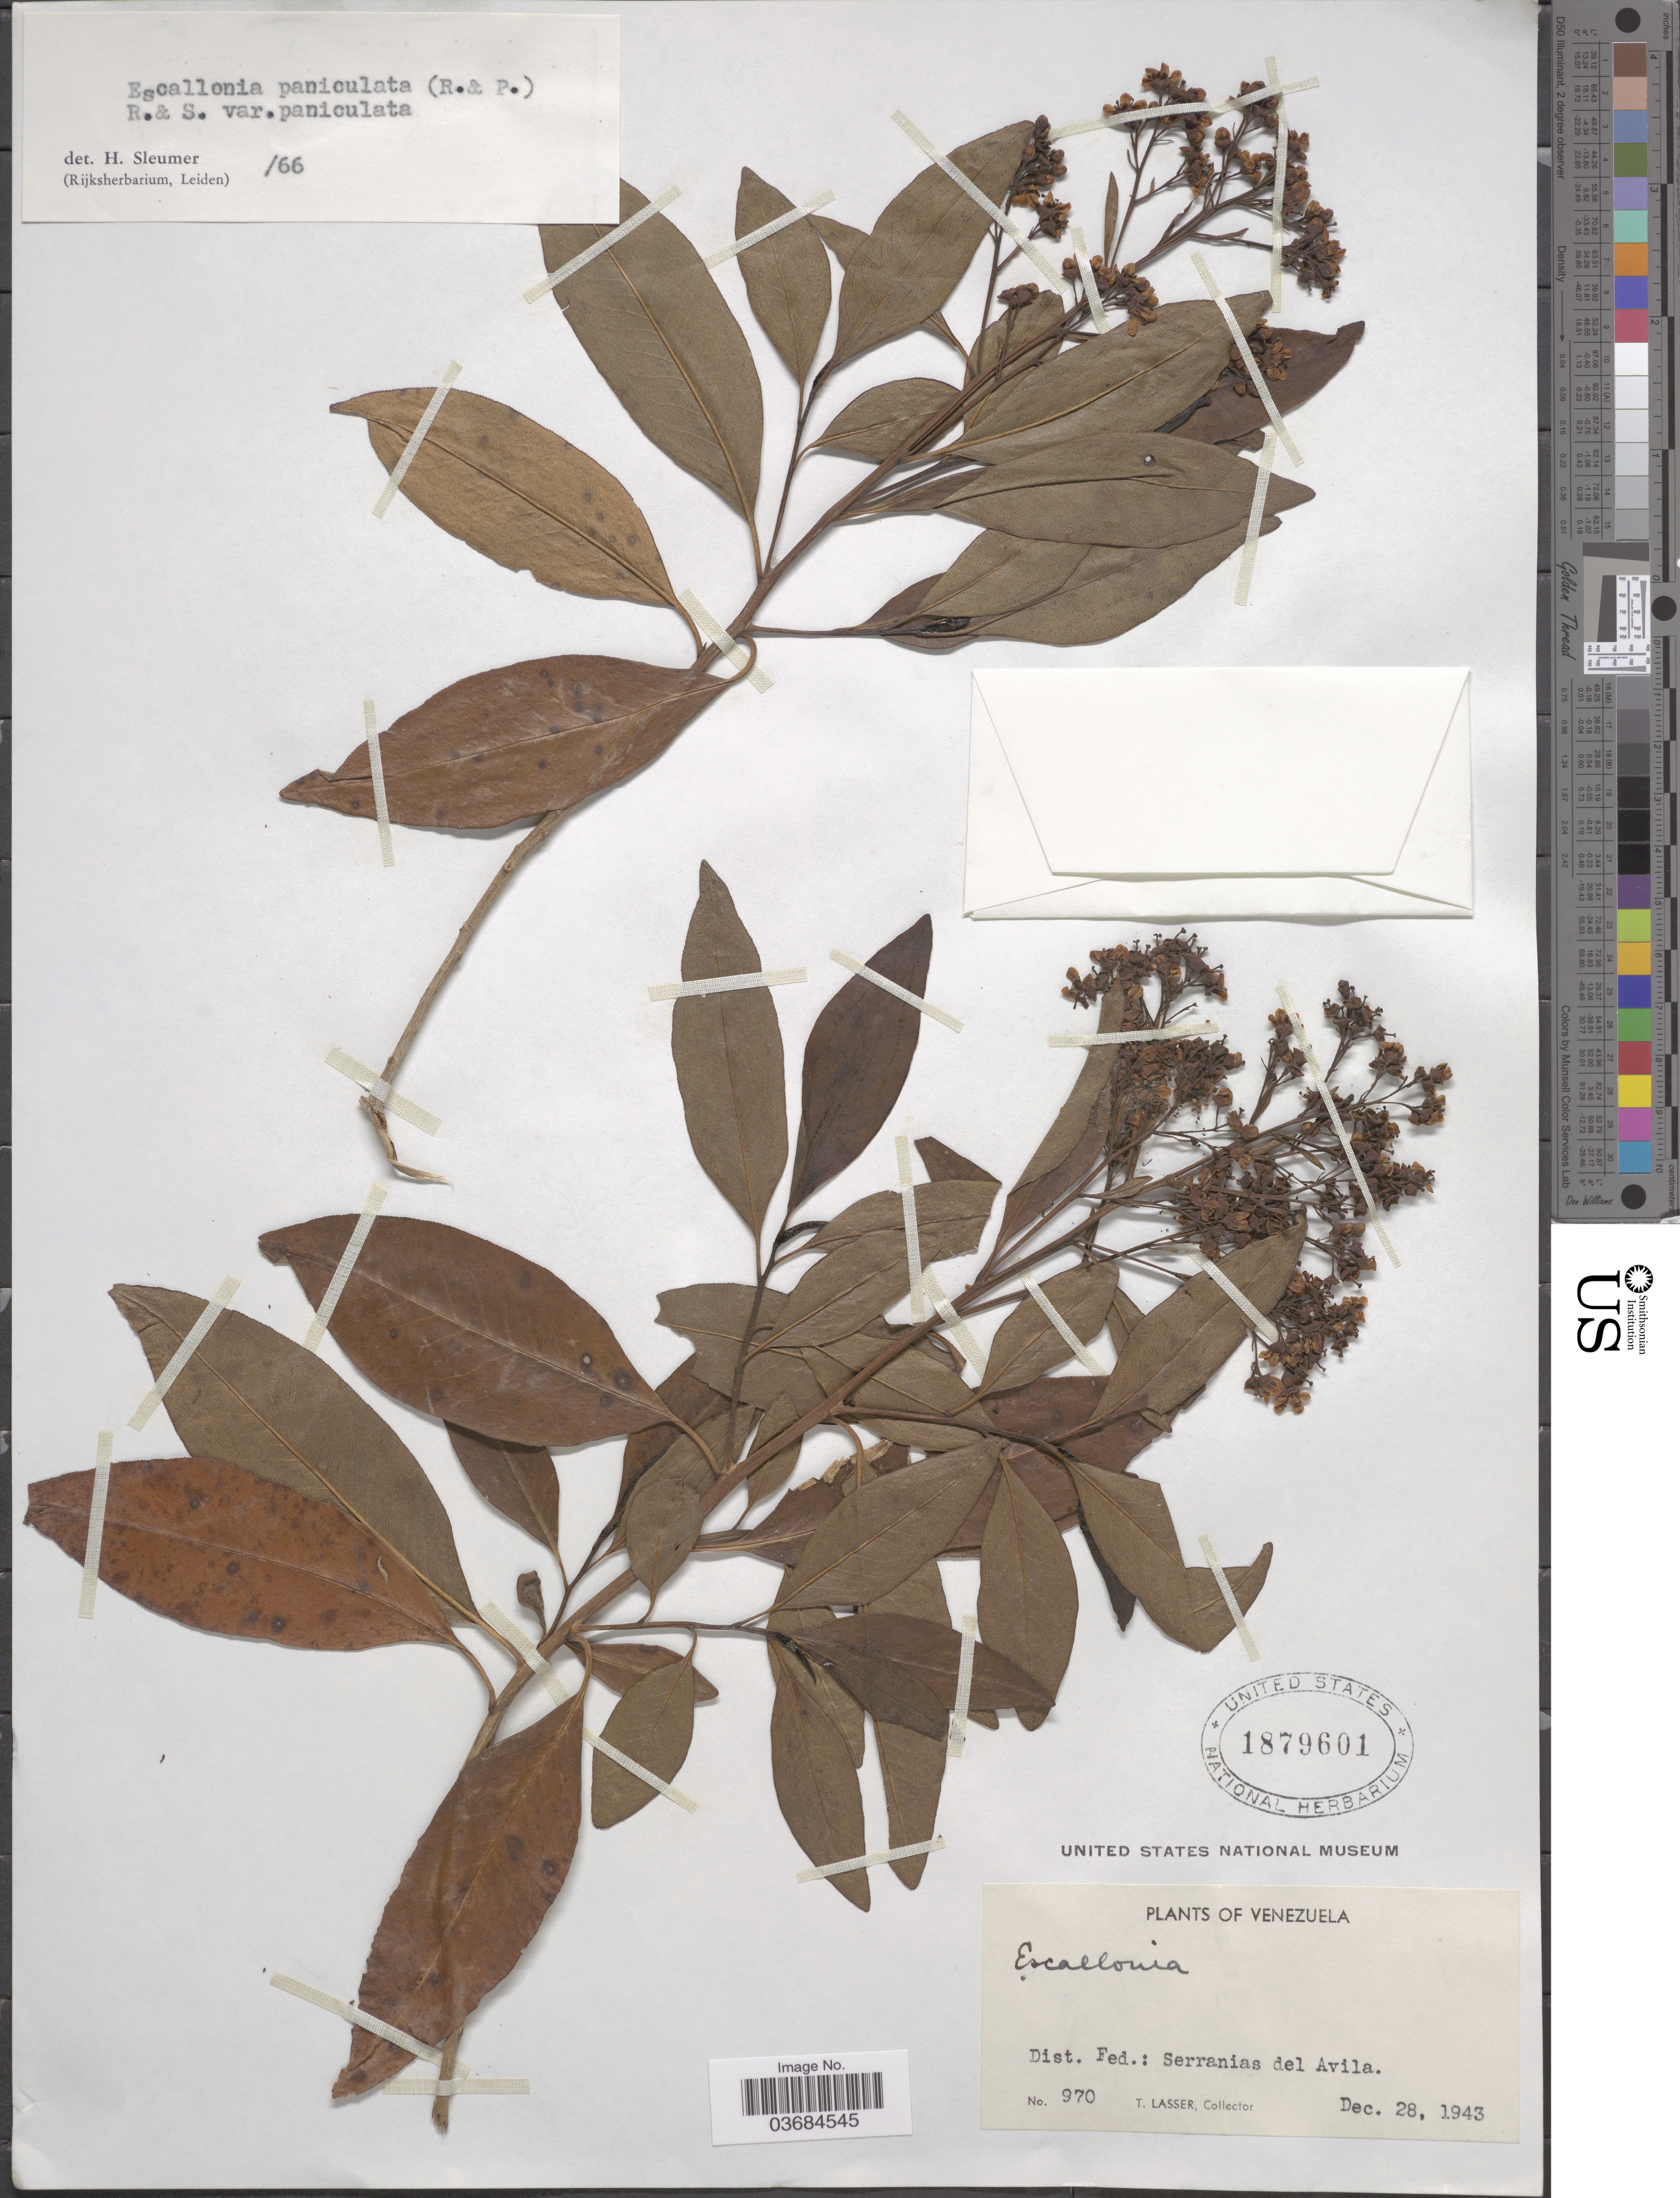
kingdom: Plantae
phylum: Tracheophyta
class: Magnoliopsida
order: Escalloniales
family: Escalloniaceae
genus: Escallonia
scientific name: Escallonia paniculata var. paniculata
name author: (Ruiz & Pav.) Roem. & Schult.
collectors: T. Lasser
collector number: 970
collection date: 1943-12-28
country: Venezuela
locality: Dist. Fed.: Serranias del Avila.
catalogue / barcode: US 1879601